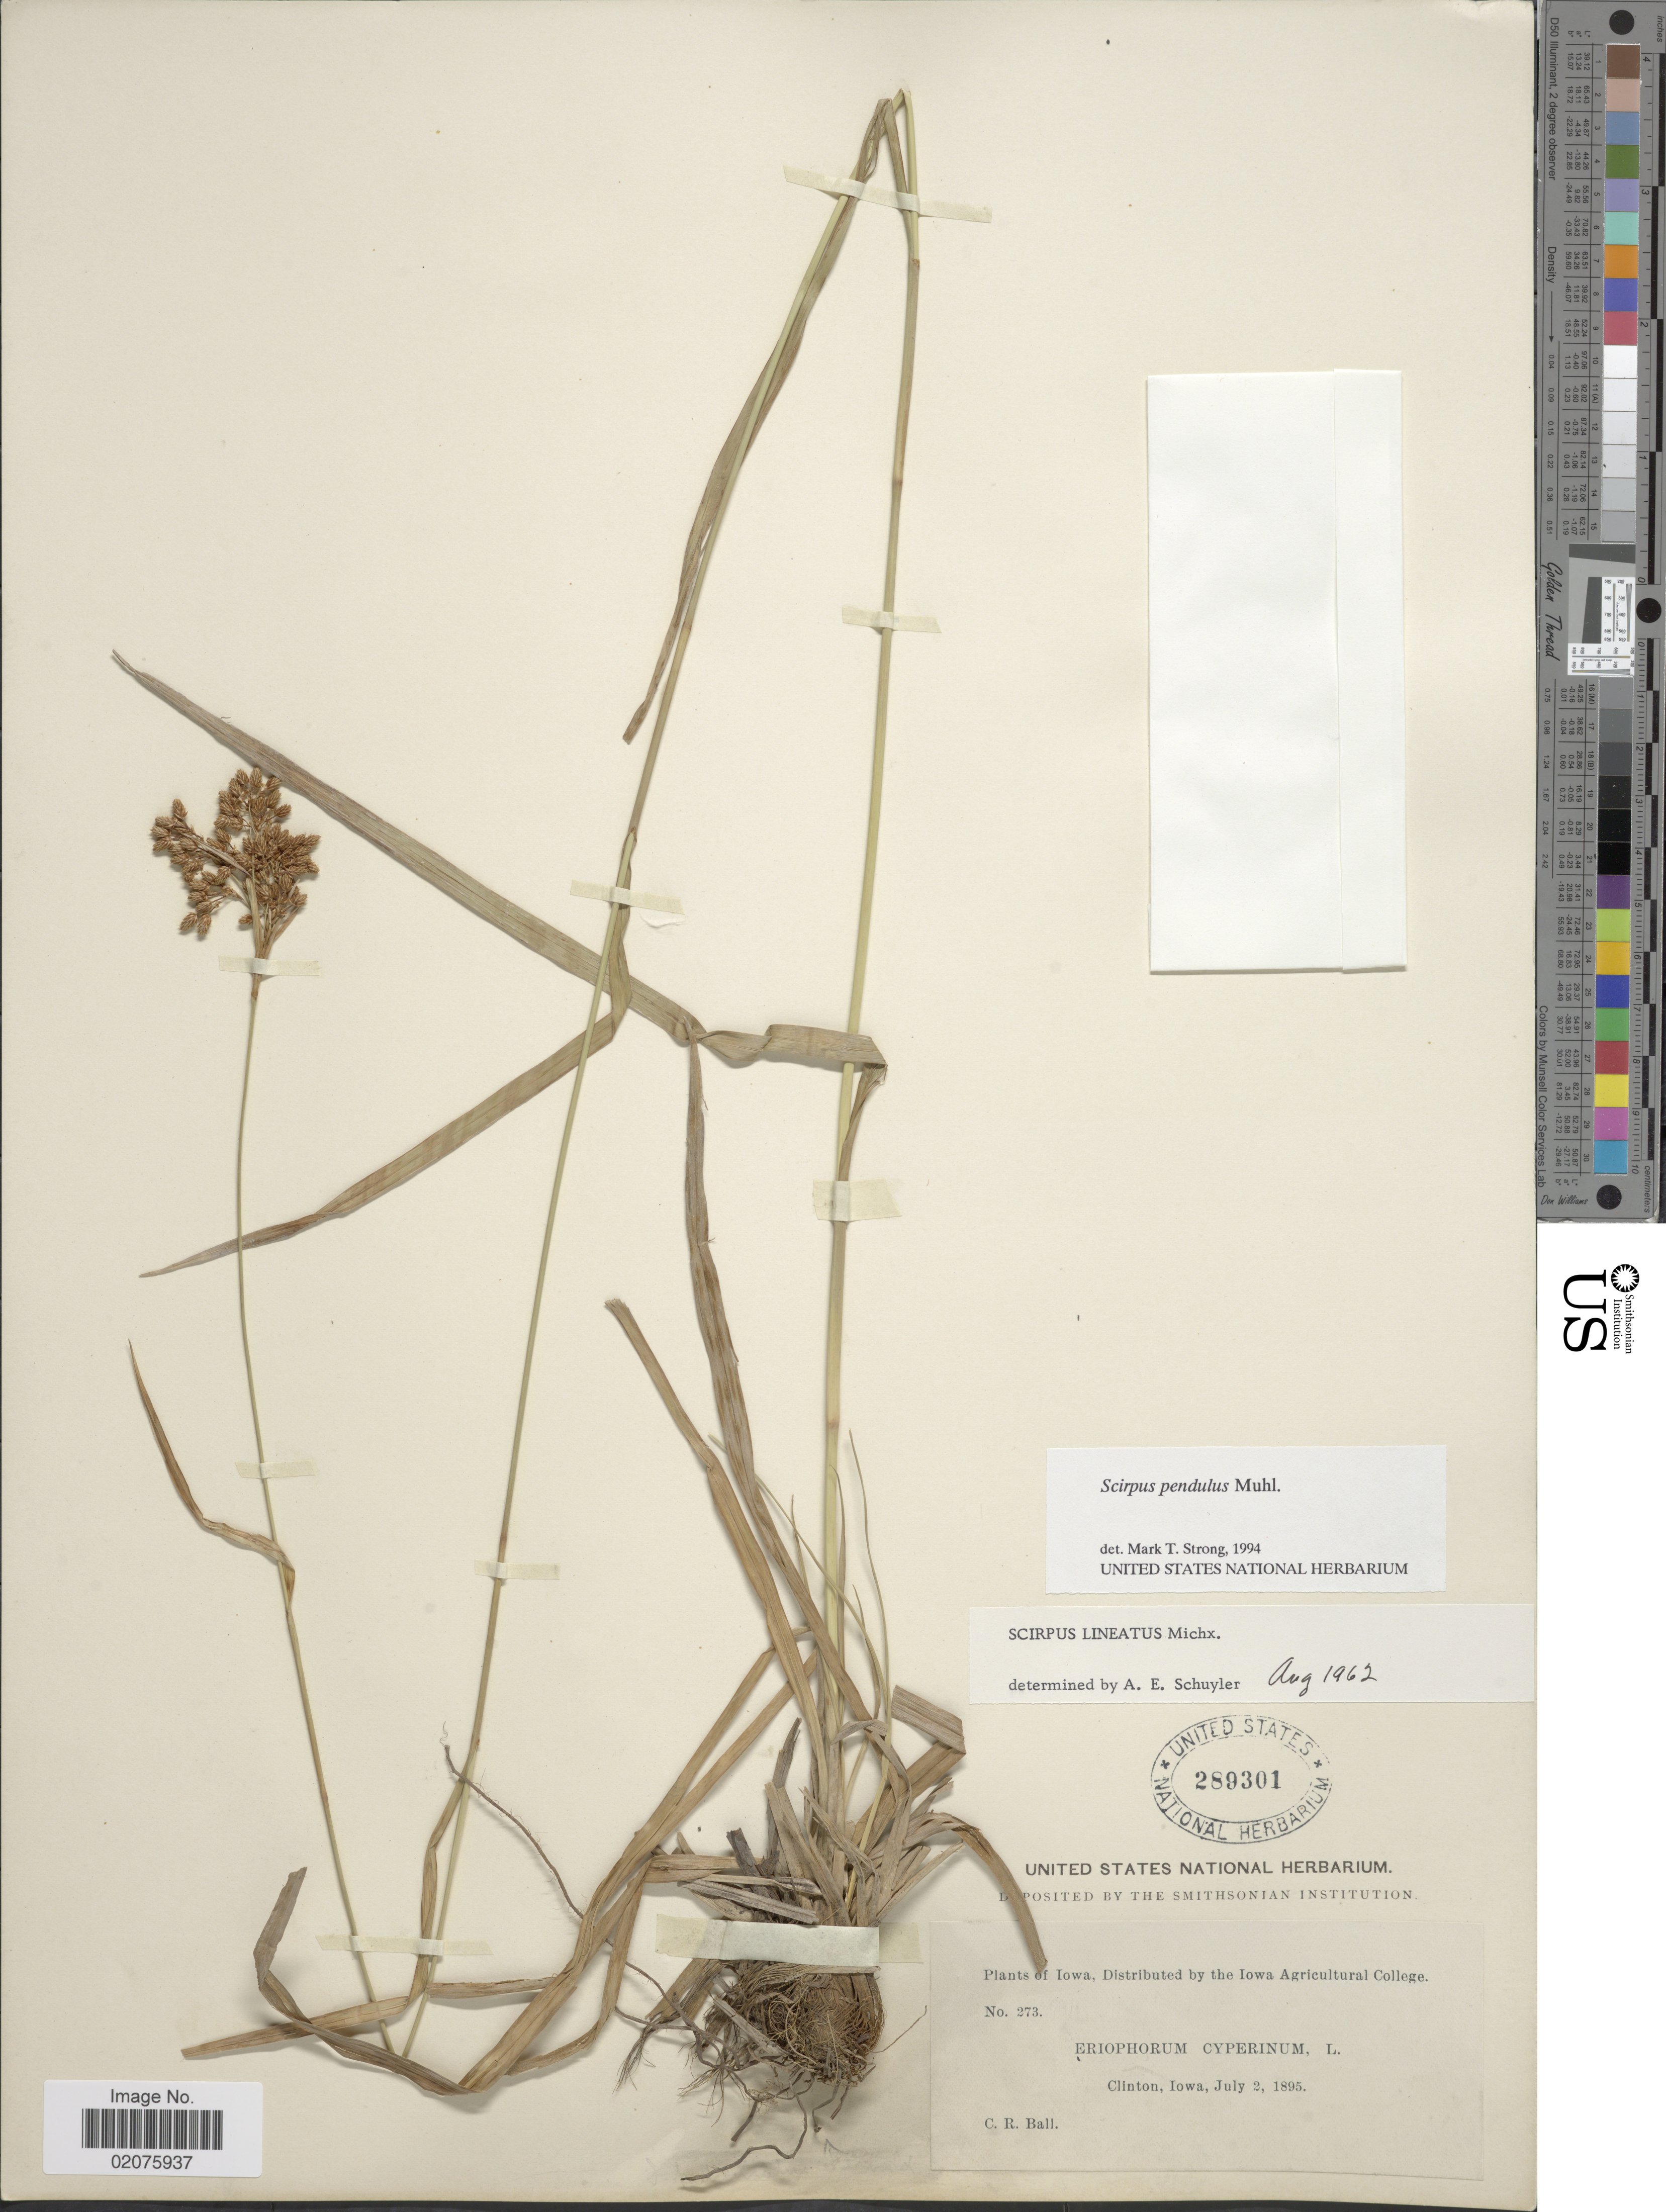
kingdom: Plantae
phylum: Tracheophyta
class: Liliopsida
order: Poales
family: Cyperaceae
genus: Scirpus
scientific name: Scirpus pendulus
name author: Muhl.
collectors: C. R. Ball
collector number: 273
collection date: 1895-07-02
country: United States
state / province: Iowa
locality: Clinton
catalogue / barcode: US 289301